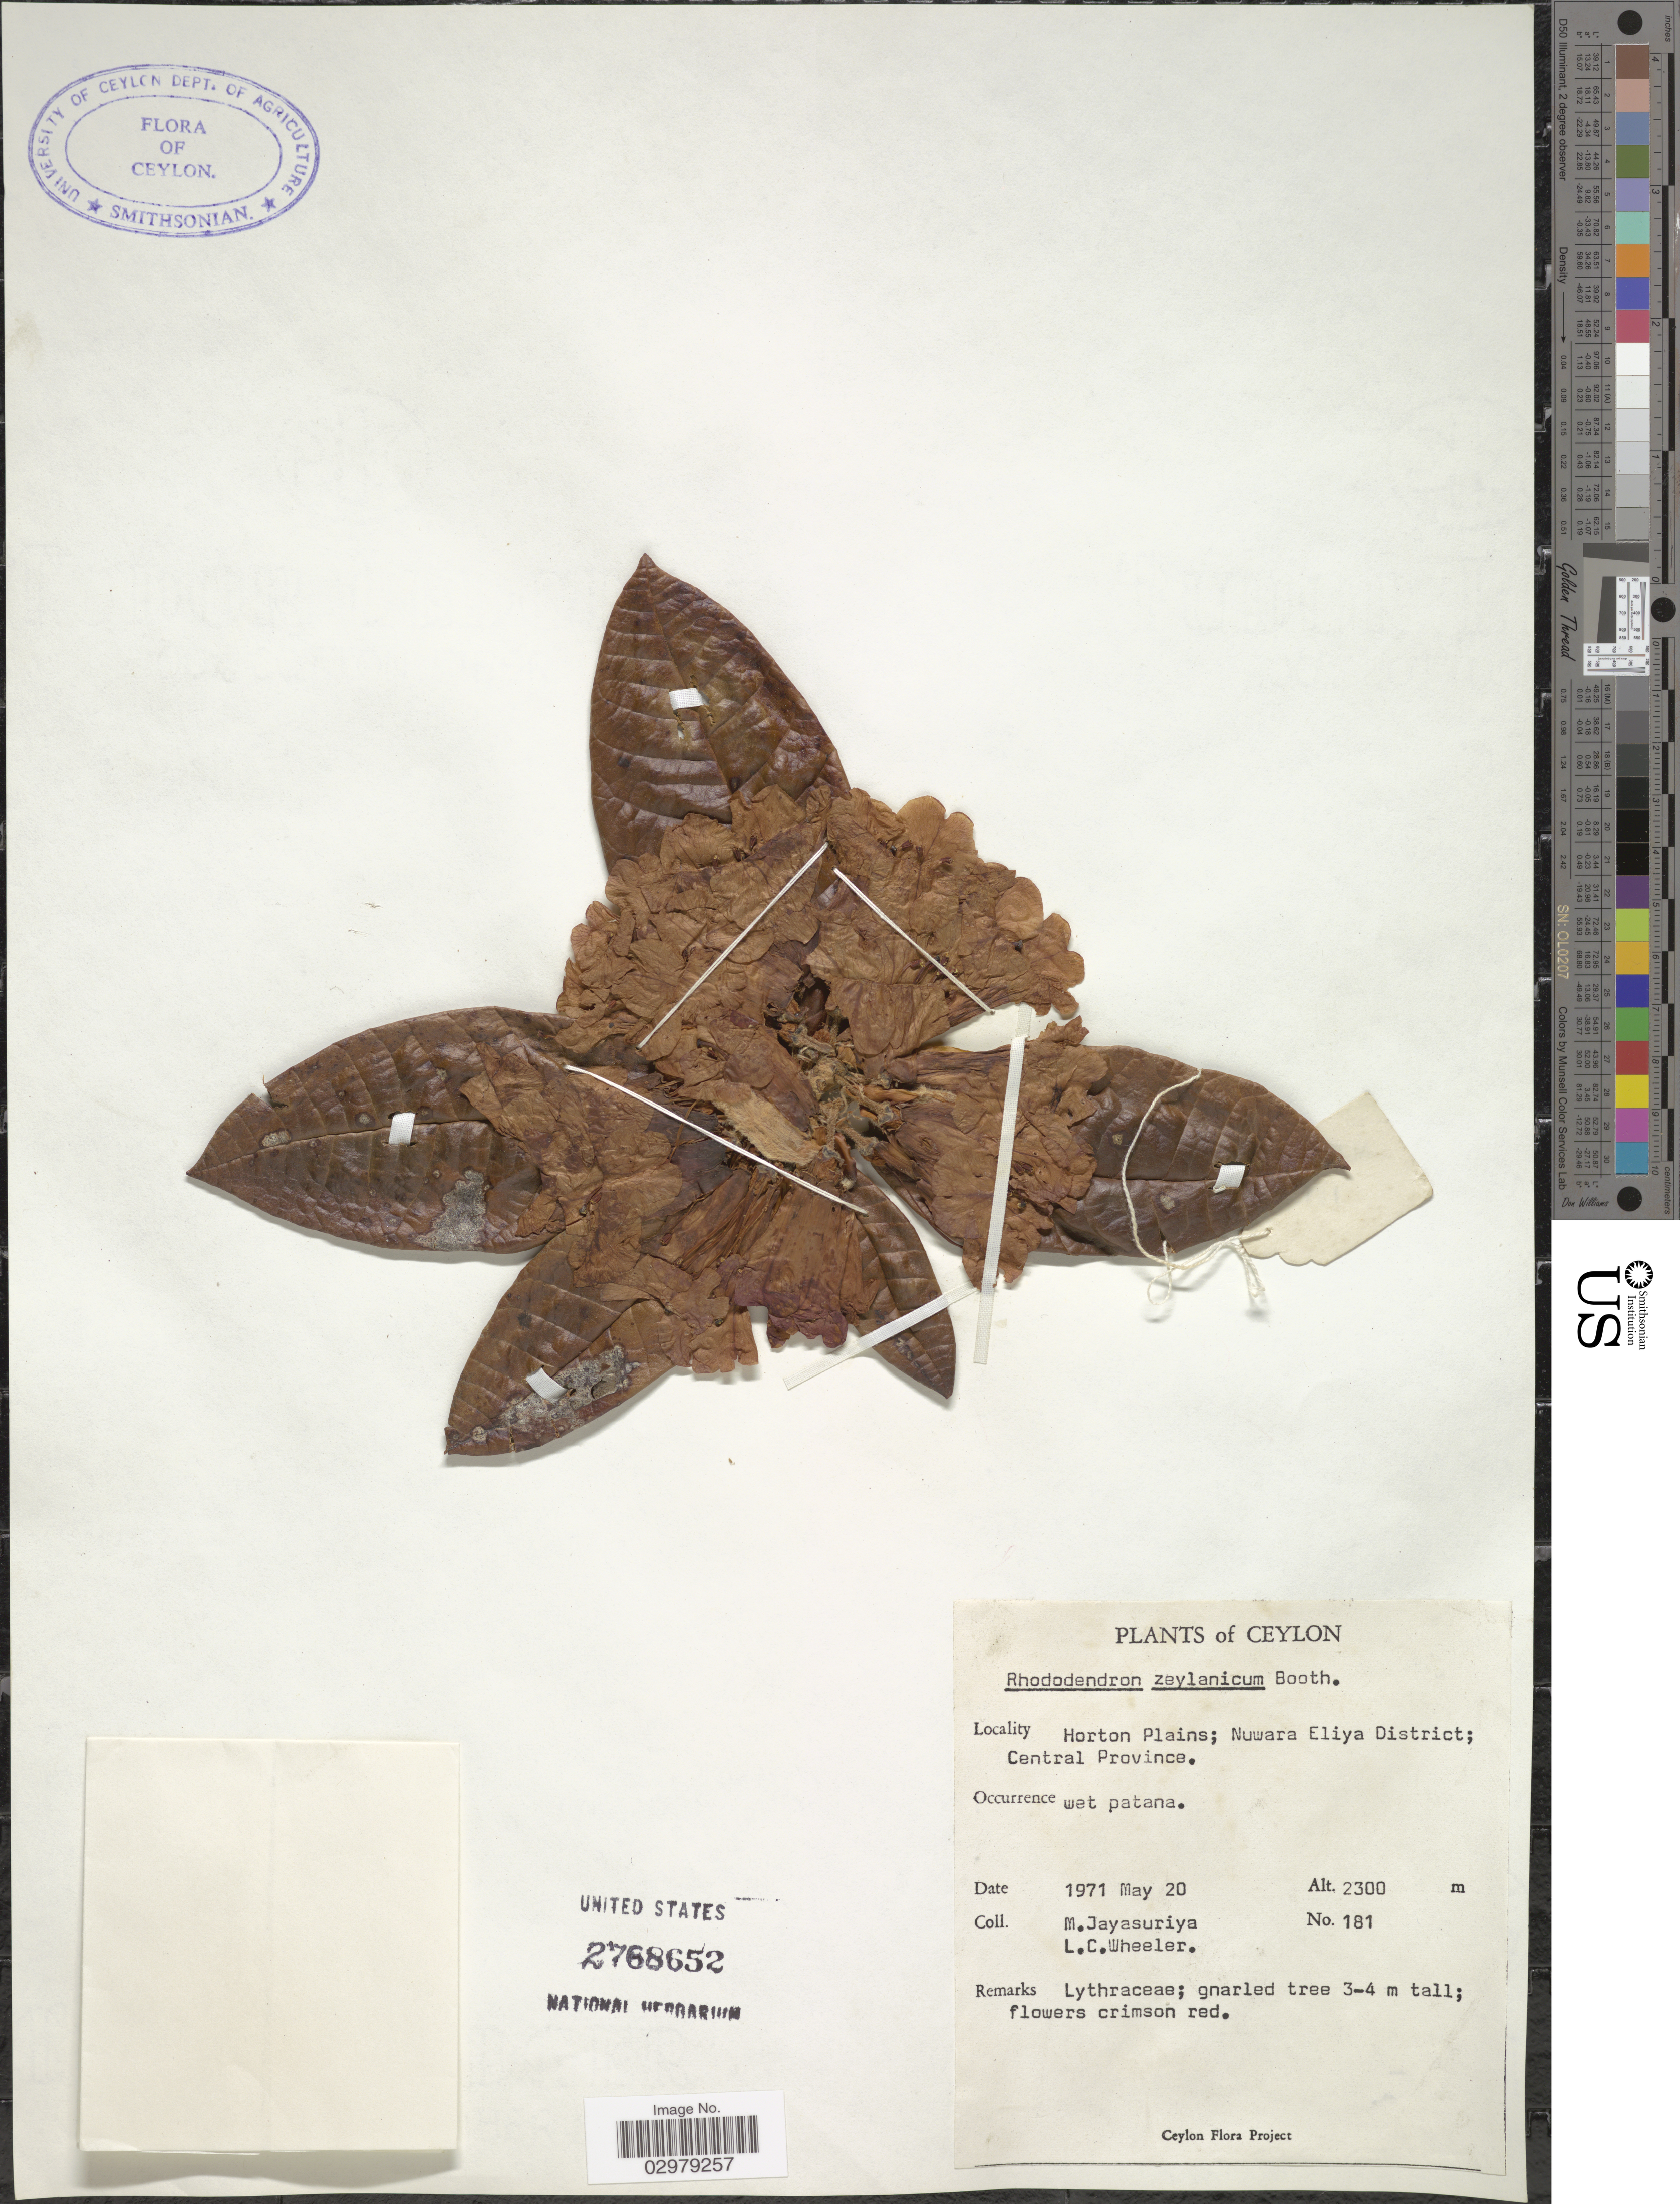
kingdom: Plantae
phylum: Tracheophyta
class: Magnoliopsida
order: Ericales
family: Ericaceae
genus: Rhododendron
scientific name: Rhododendron zeylanicum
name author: Booth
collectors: M. Jayasuriya & L. C. Wheeler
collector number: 181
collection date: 1971-05-20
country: Sri Lanka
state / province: Central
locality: Ceylon. Horton Plains; Nuwara Eliya District.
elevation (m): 2300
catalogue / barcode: US 2768652